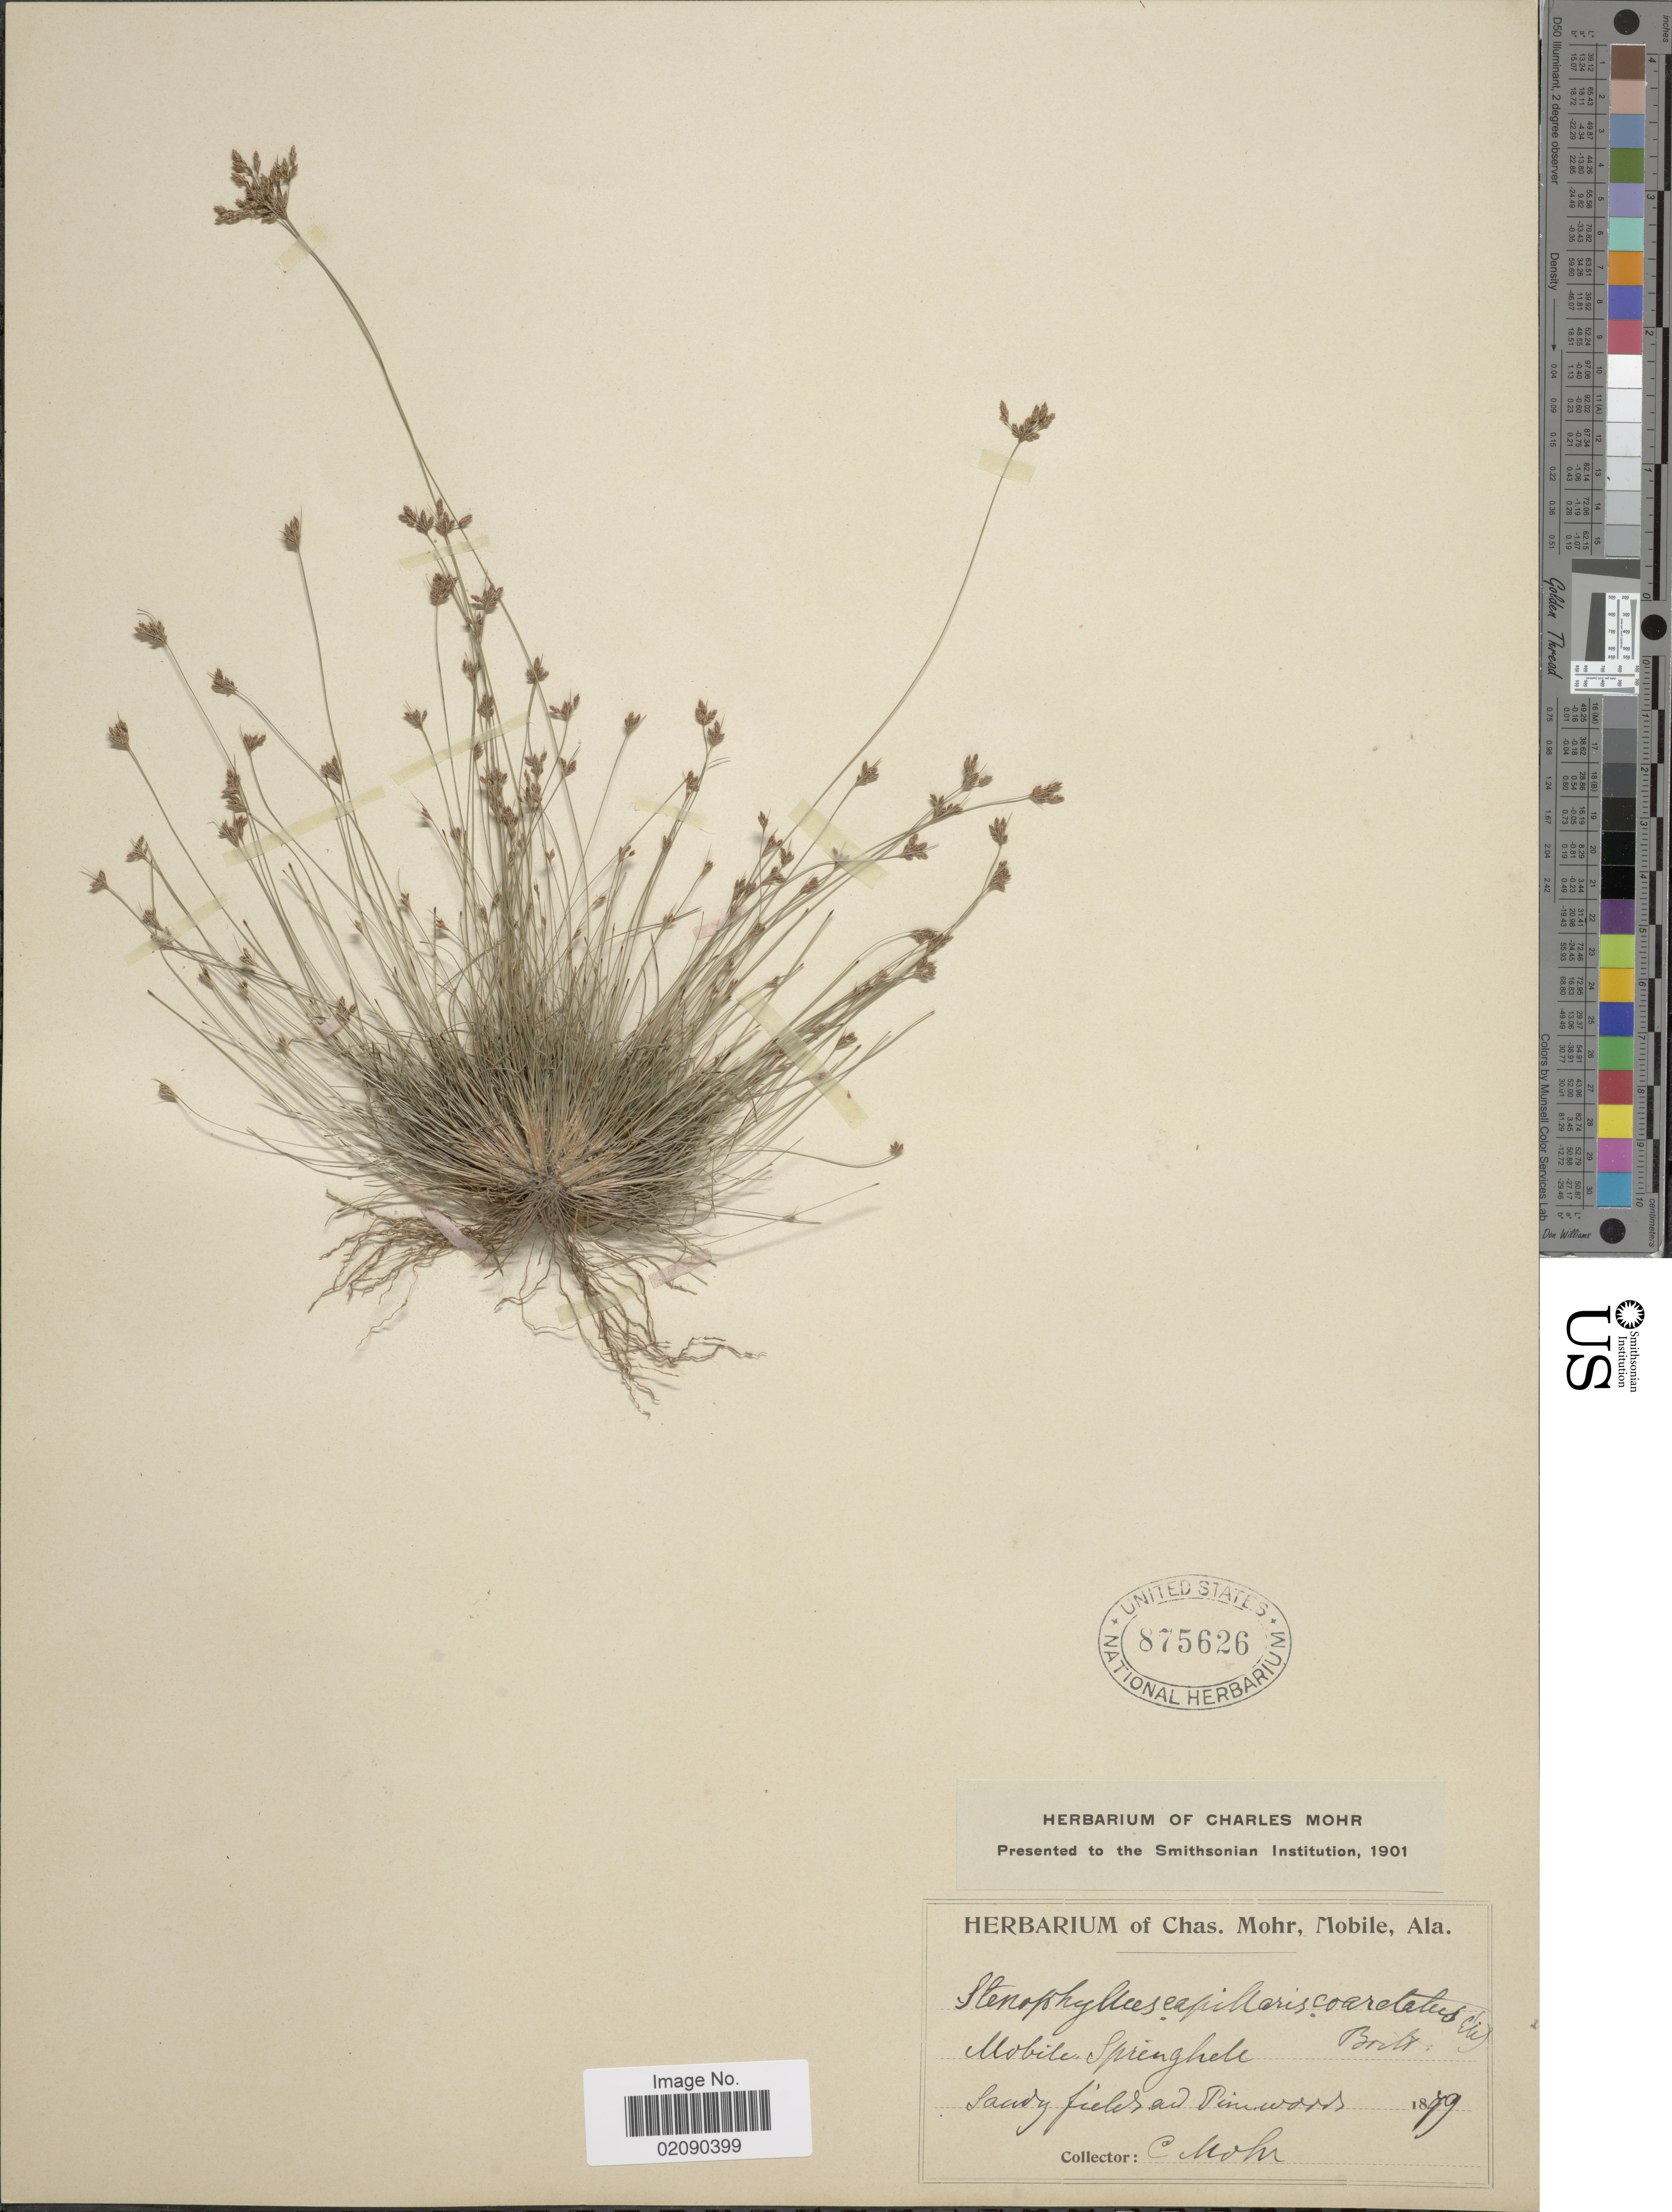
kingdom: Plantae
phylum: Tracheophyta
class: Liliopsida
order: Poales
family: Cyperaceae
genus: Bulbostylis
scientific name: Bulbostylis ciliatifolia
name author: (Elliott) Fernald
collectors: C. T. Mohr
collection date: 1879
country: United States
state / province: Alabama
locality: Mobile Spring Hill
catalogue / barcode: US 875626